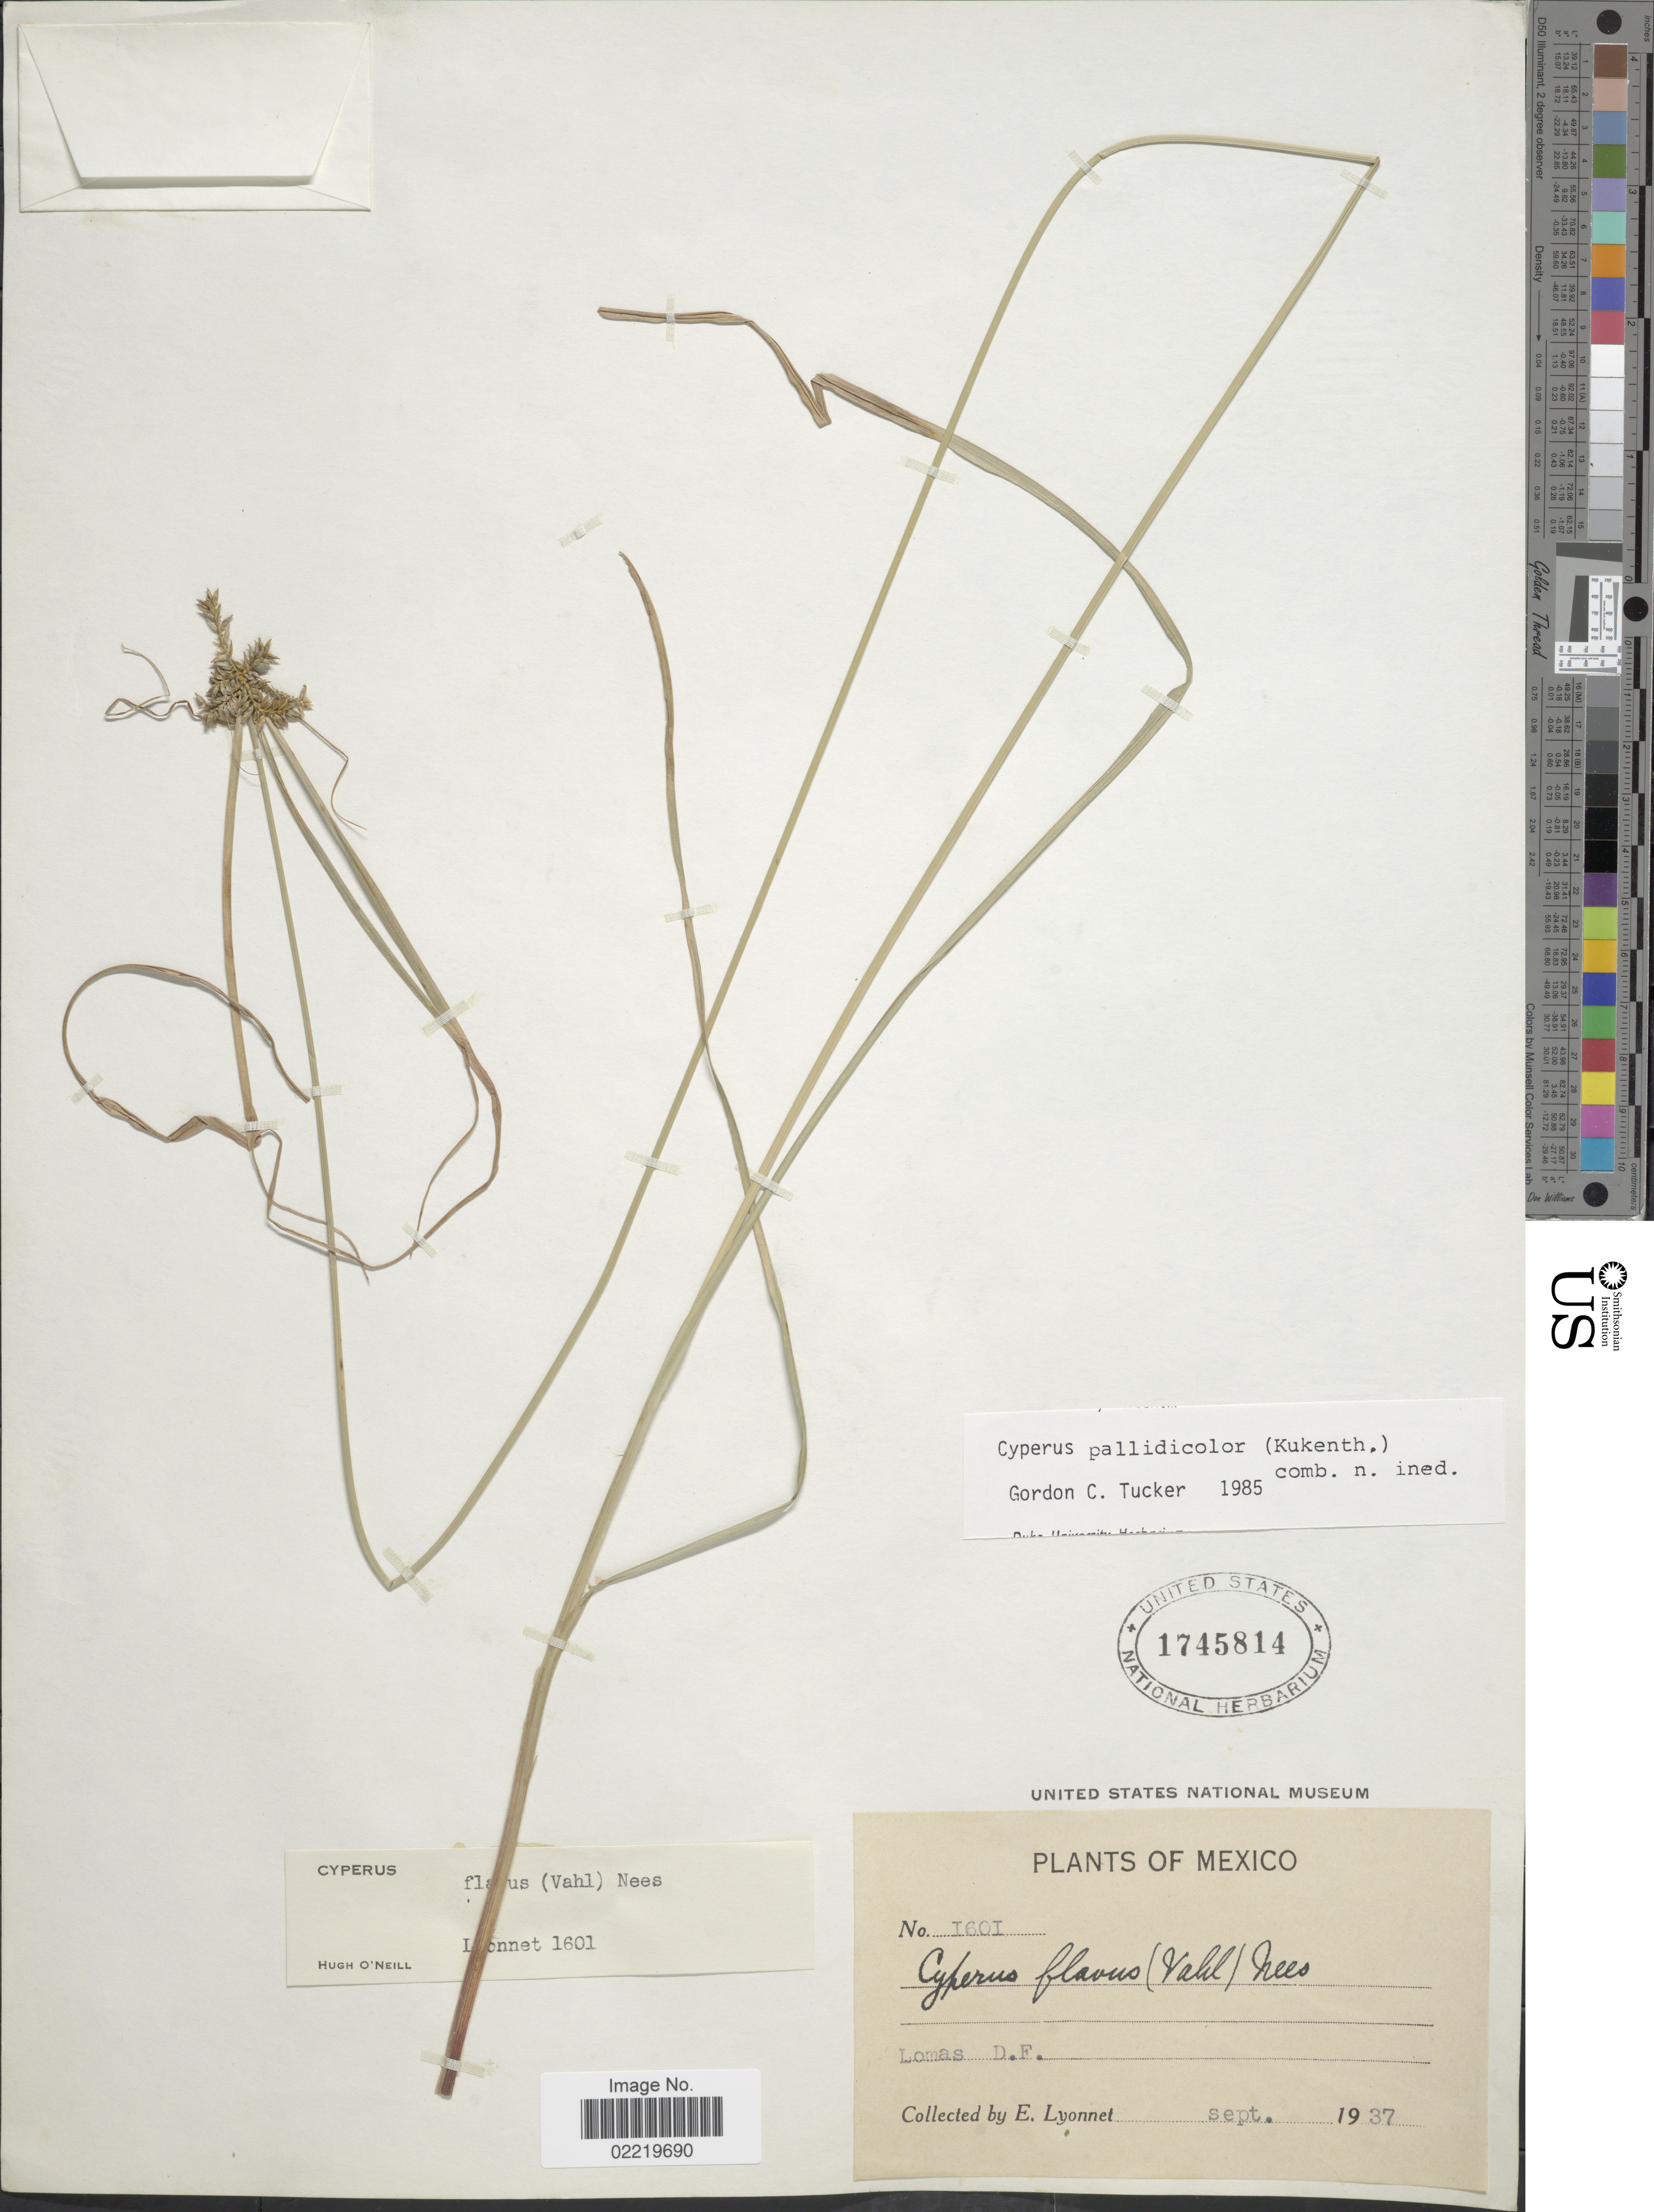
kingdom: Plantae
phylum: Tracheophyta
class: Liliopsida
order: Poales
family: Cyperaceae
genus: Cyperus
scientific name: Cyperus pallidicolor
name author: (Kük.) G.C. Tucker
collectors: E. Lyonnet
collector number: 1601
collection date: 1937-09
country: Mexico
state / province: Distrito Federal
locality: Lomas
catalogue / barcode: US 1745814